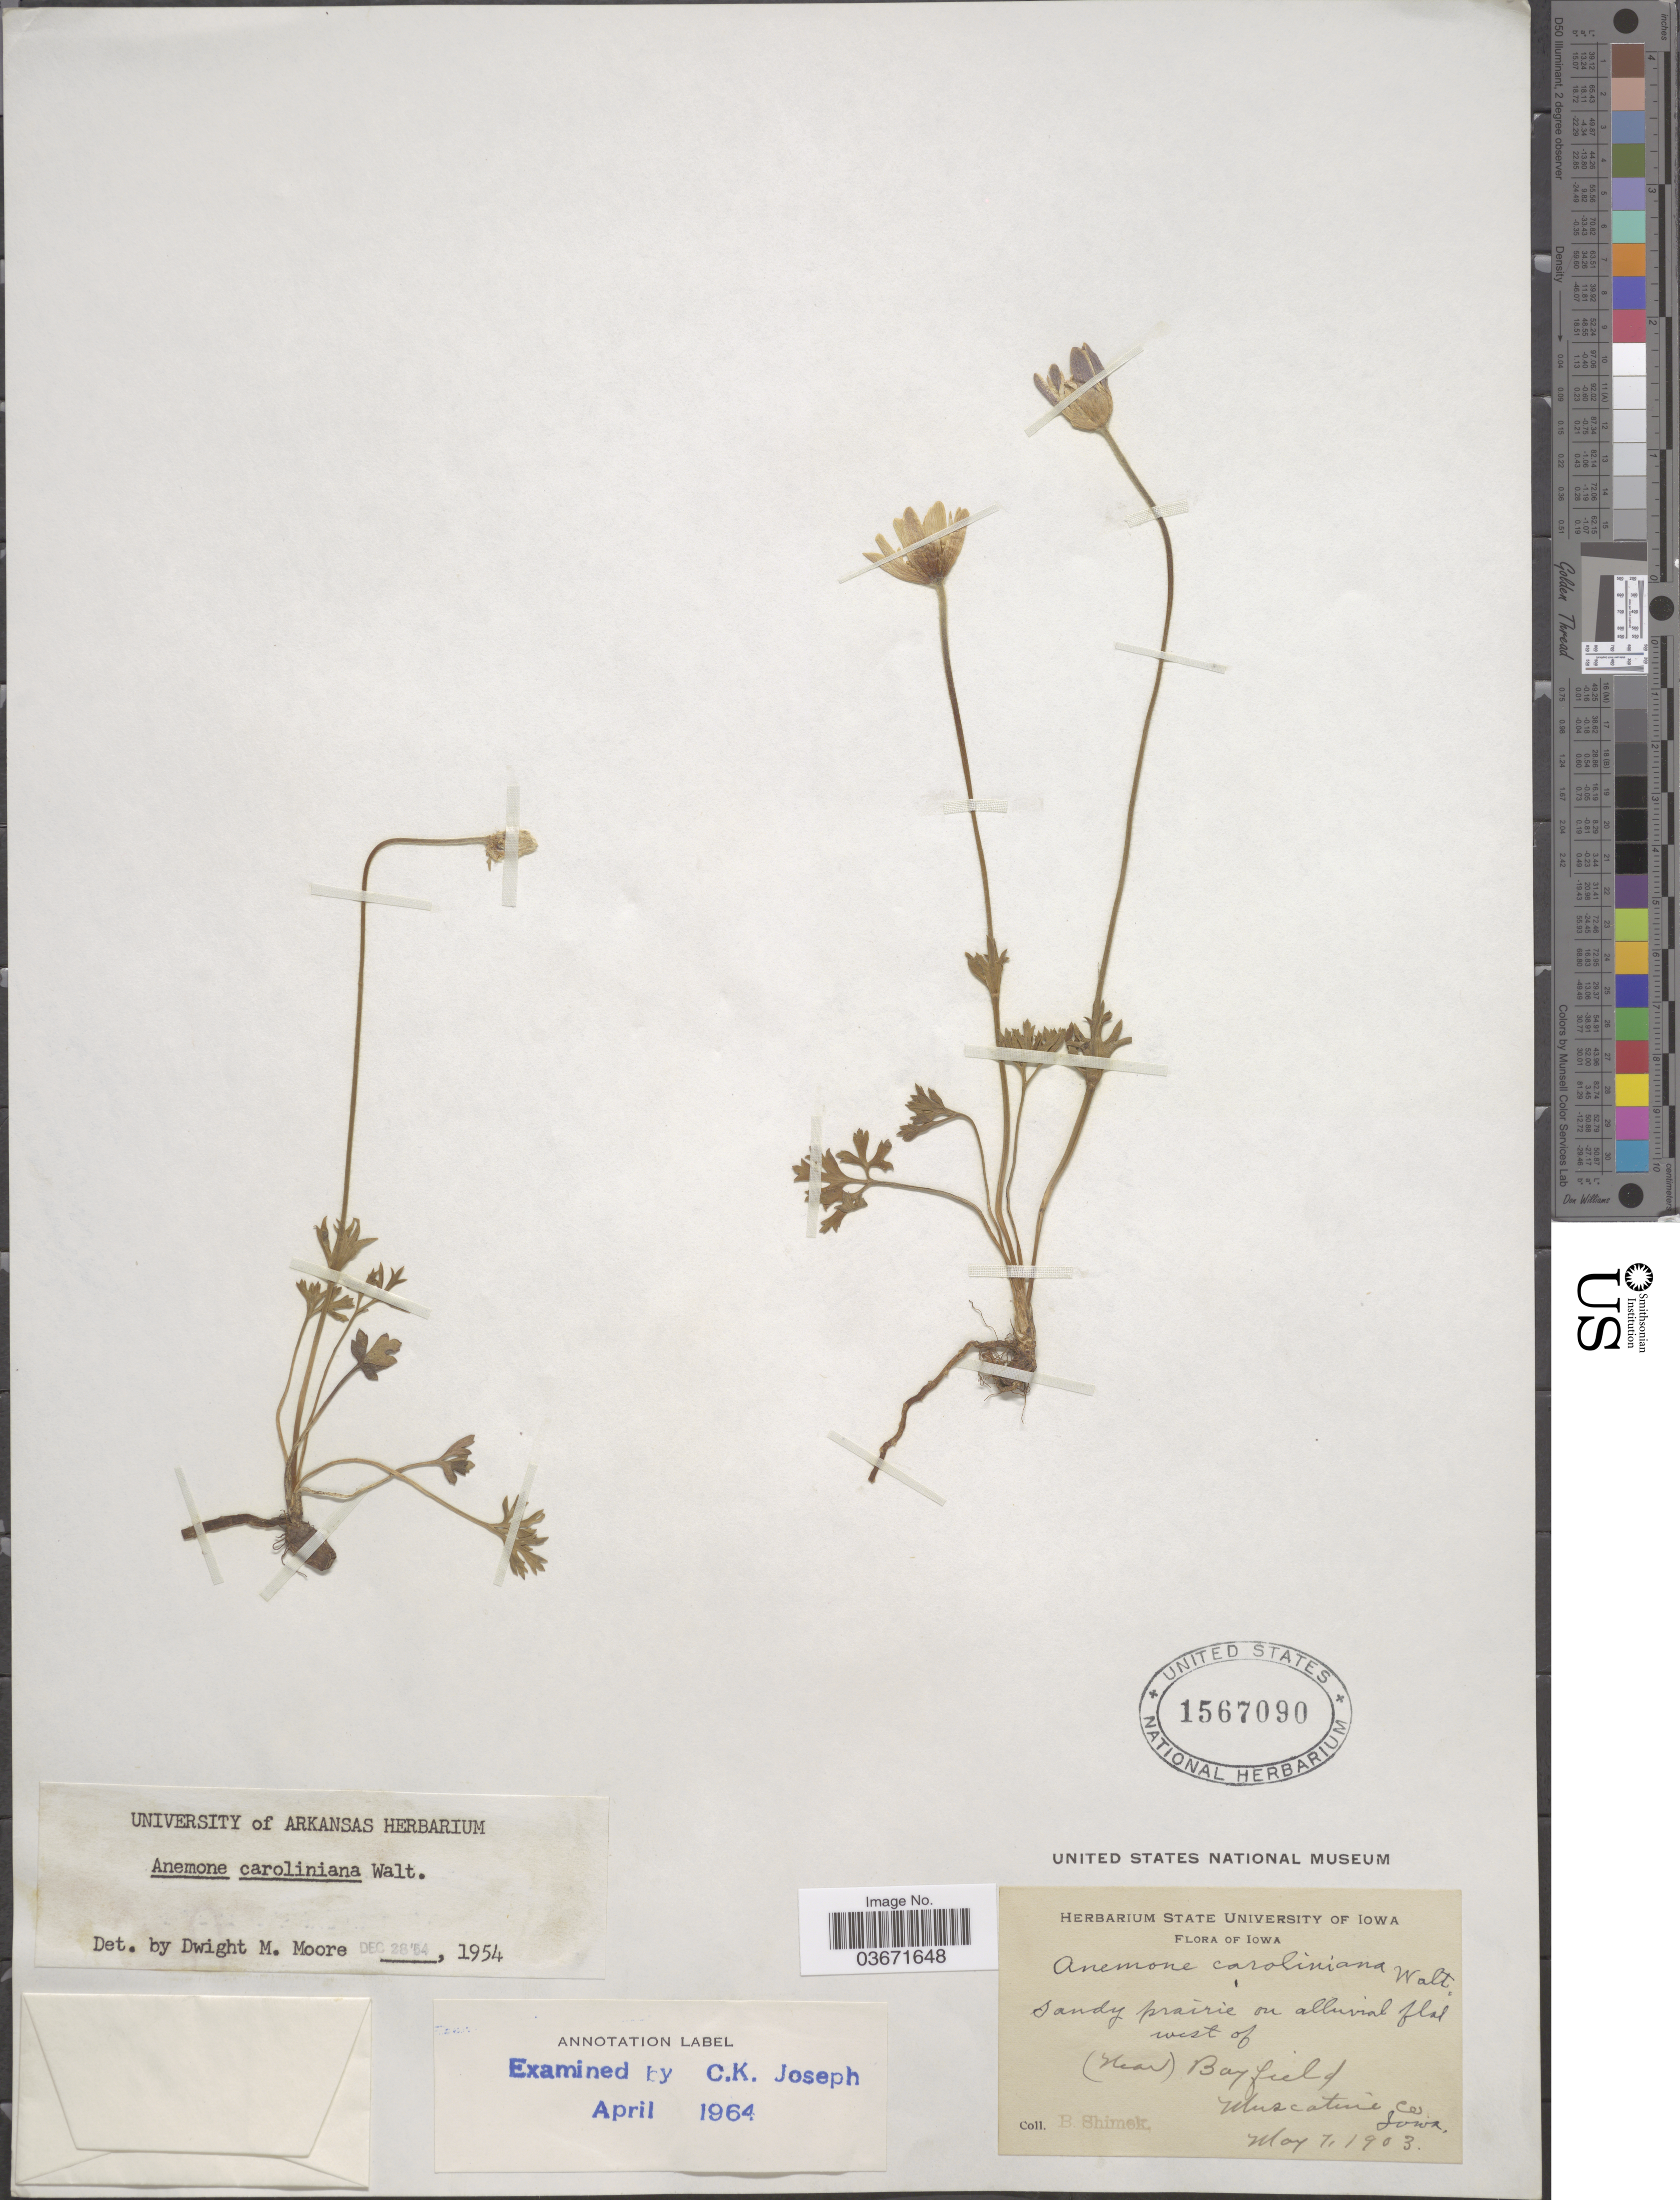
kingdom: Plantae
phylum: Tracheophyta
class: Magnoliopsida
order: Ranunculales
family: Ranunculaceae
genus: Anemone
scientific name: Anemone caroliniana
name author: Walter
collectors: B. Shimek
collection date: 1903-05-07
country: United States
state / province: Iowa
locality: West of (Near) Bayfield. Muscatine Co.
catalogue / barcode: US 1567090